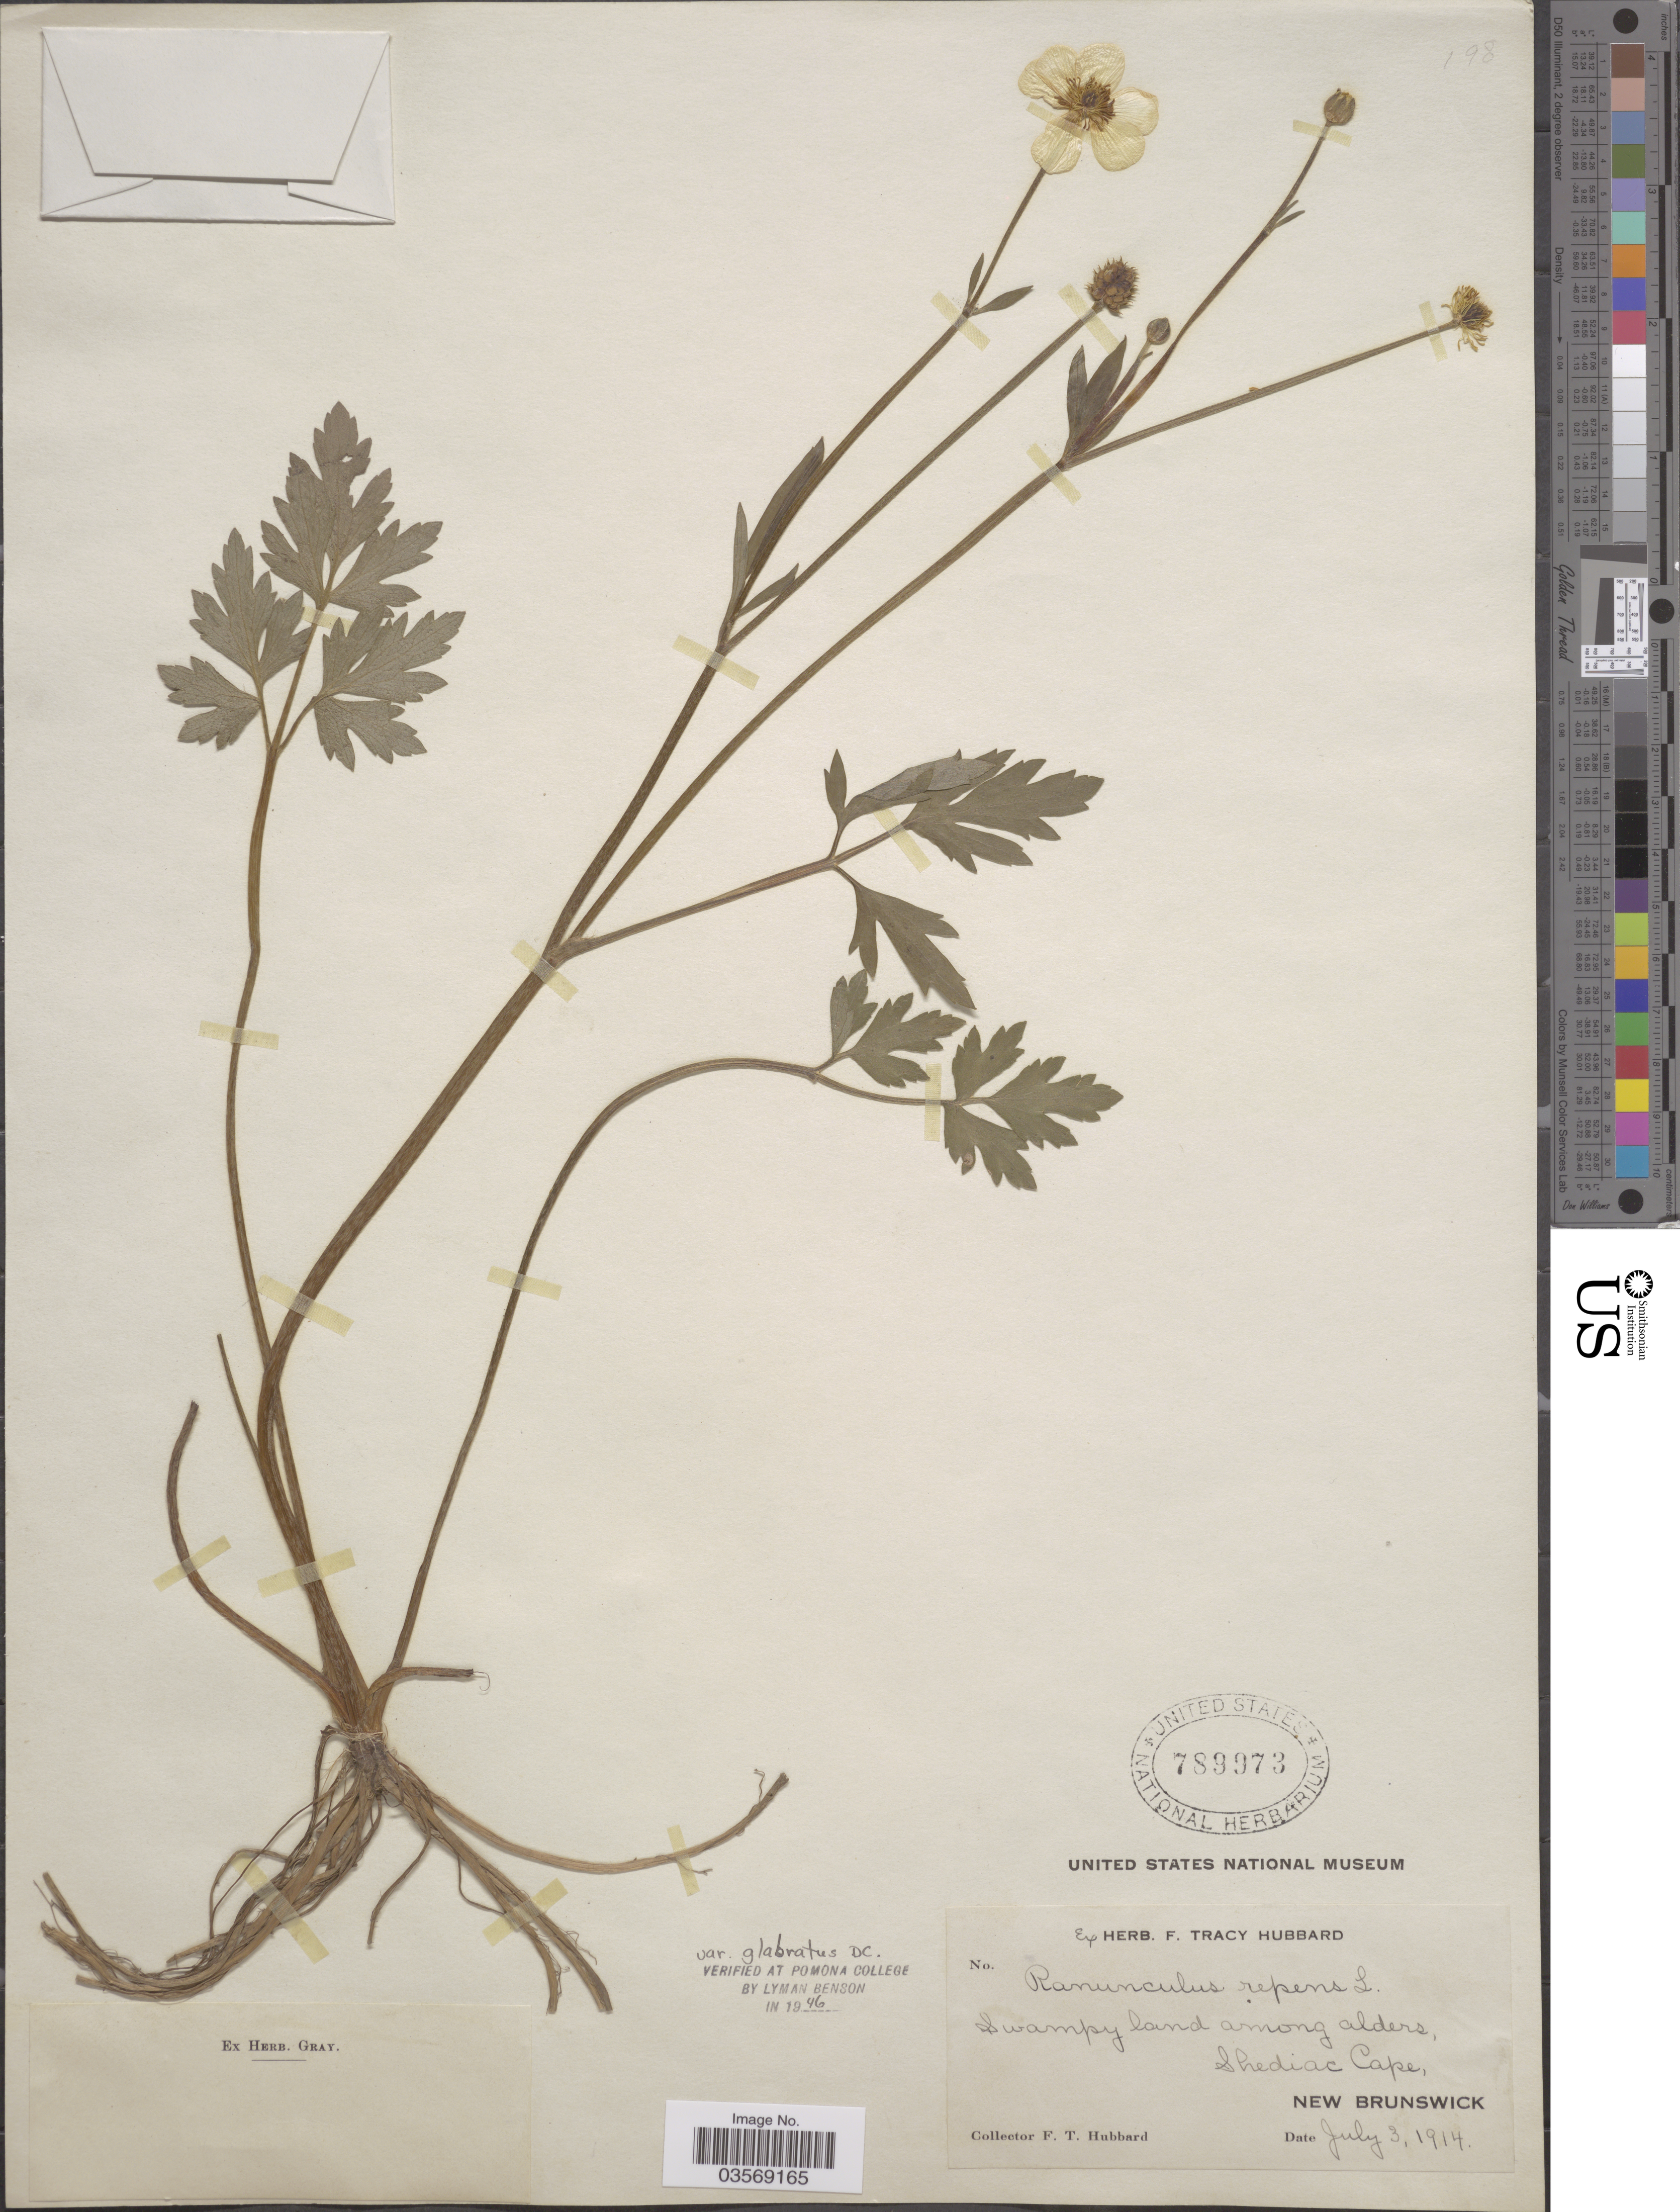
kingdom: Plantae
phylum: Tracheophyta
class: Magnoliopsida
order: Ranunculales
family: Ranunculaceae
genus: Ranunculus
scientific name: Ranunculus glabratus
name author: Hook. f. ex Thomson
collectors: F. T. Hubbard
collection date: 1914-07-03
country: Canada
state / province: New Brunswick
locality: Shediac Cape.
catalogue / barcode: US 789973